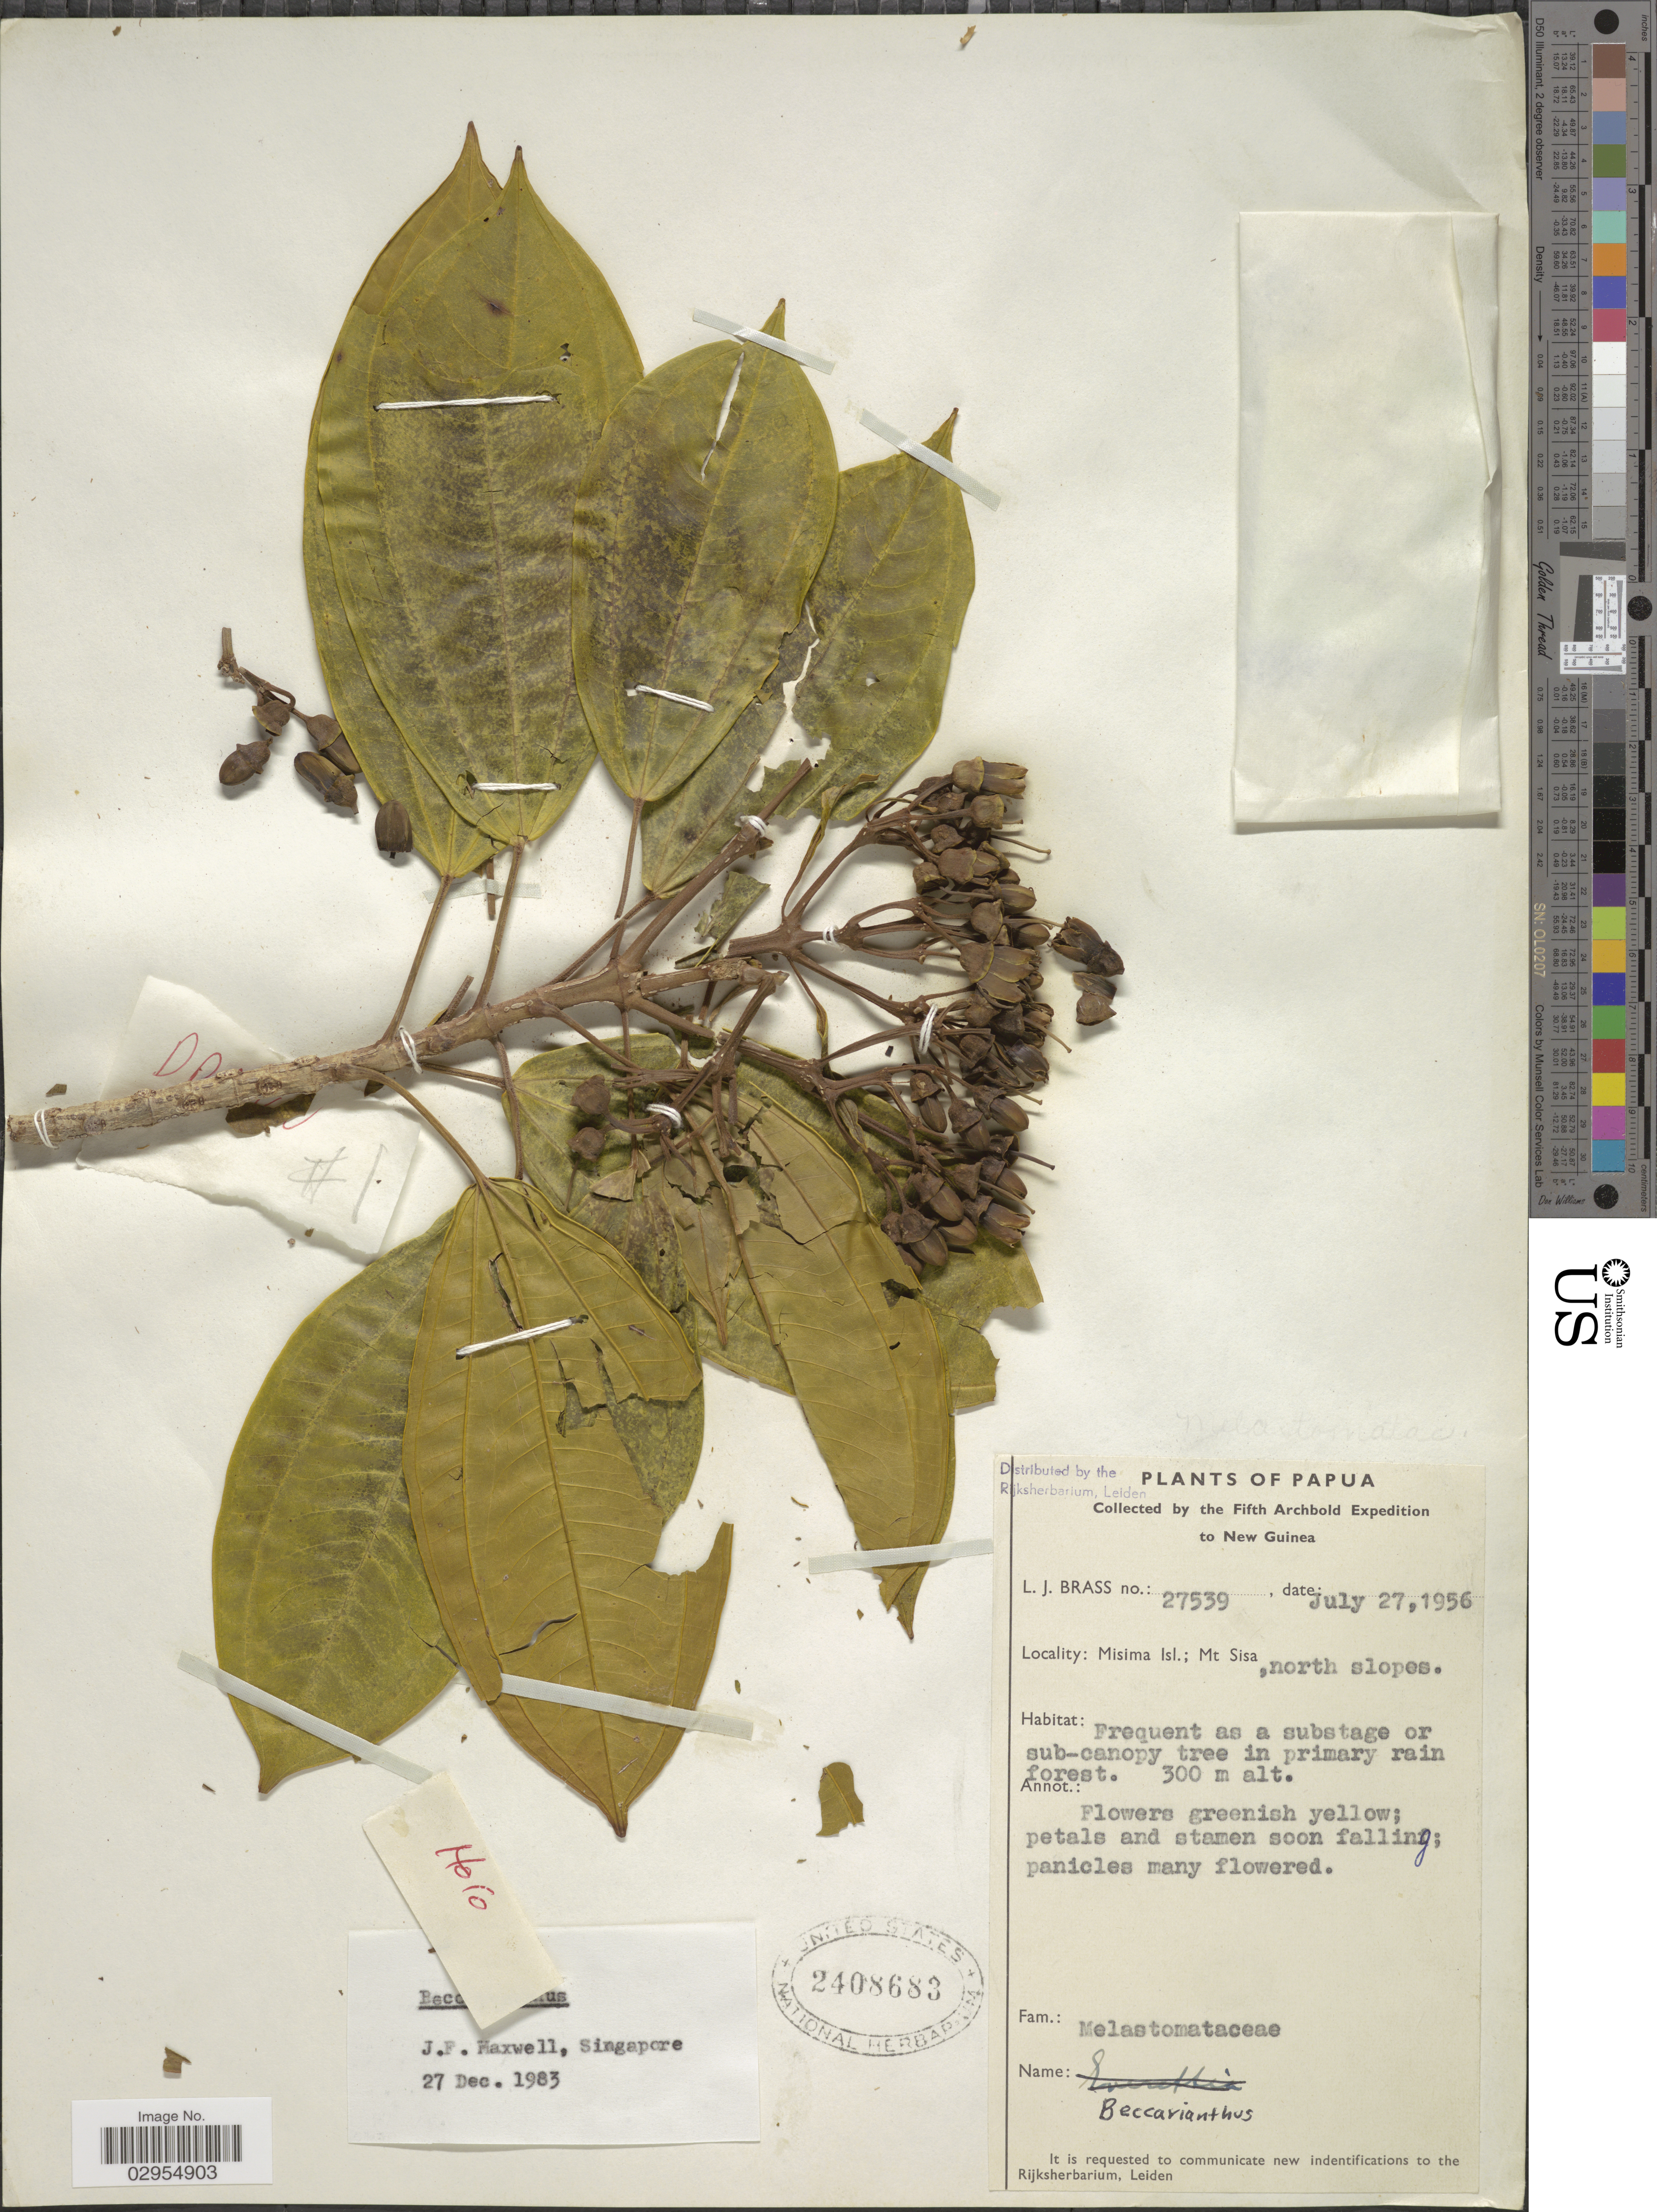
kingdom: Plantae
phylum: Tracheophyta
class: Magnoliopsida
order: Myrtales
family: Melastomataceae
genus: Beccarianthus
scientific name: Beccarianthus sp.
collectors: L. J. Brass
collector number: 27539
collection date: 1956-07-27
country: Papua New Guinea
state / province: Milne Bay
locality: Papua. Misima Isl.; Mt Sisa, north slopes.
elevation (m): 300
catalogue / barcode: US 2408683